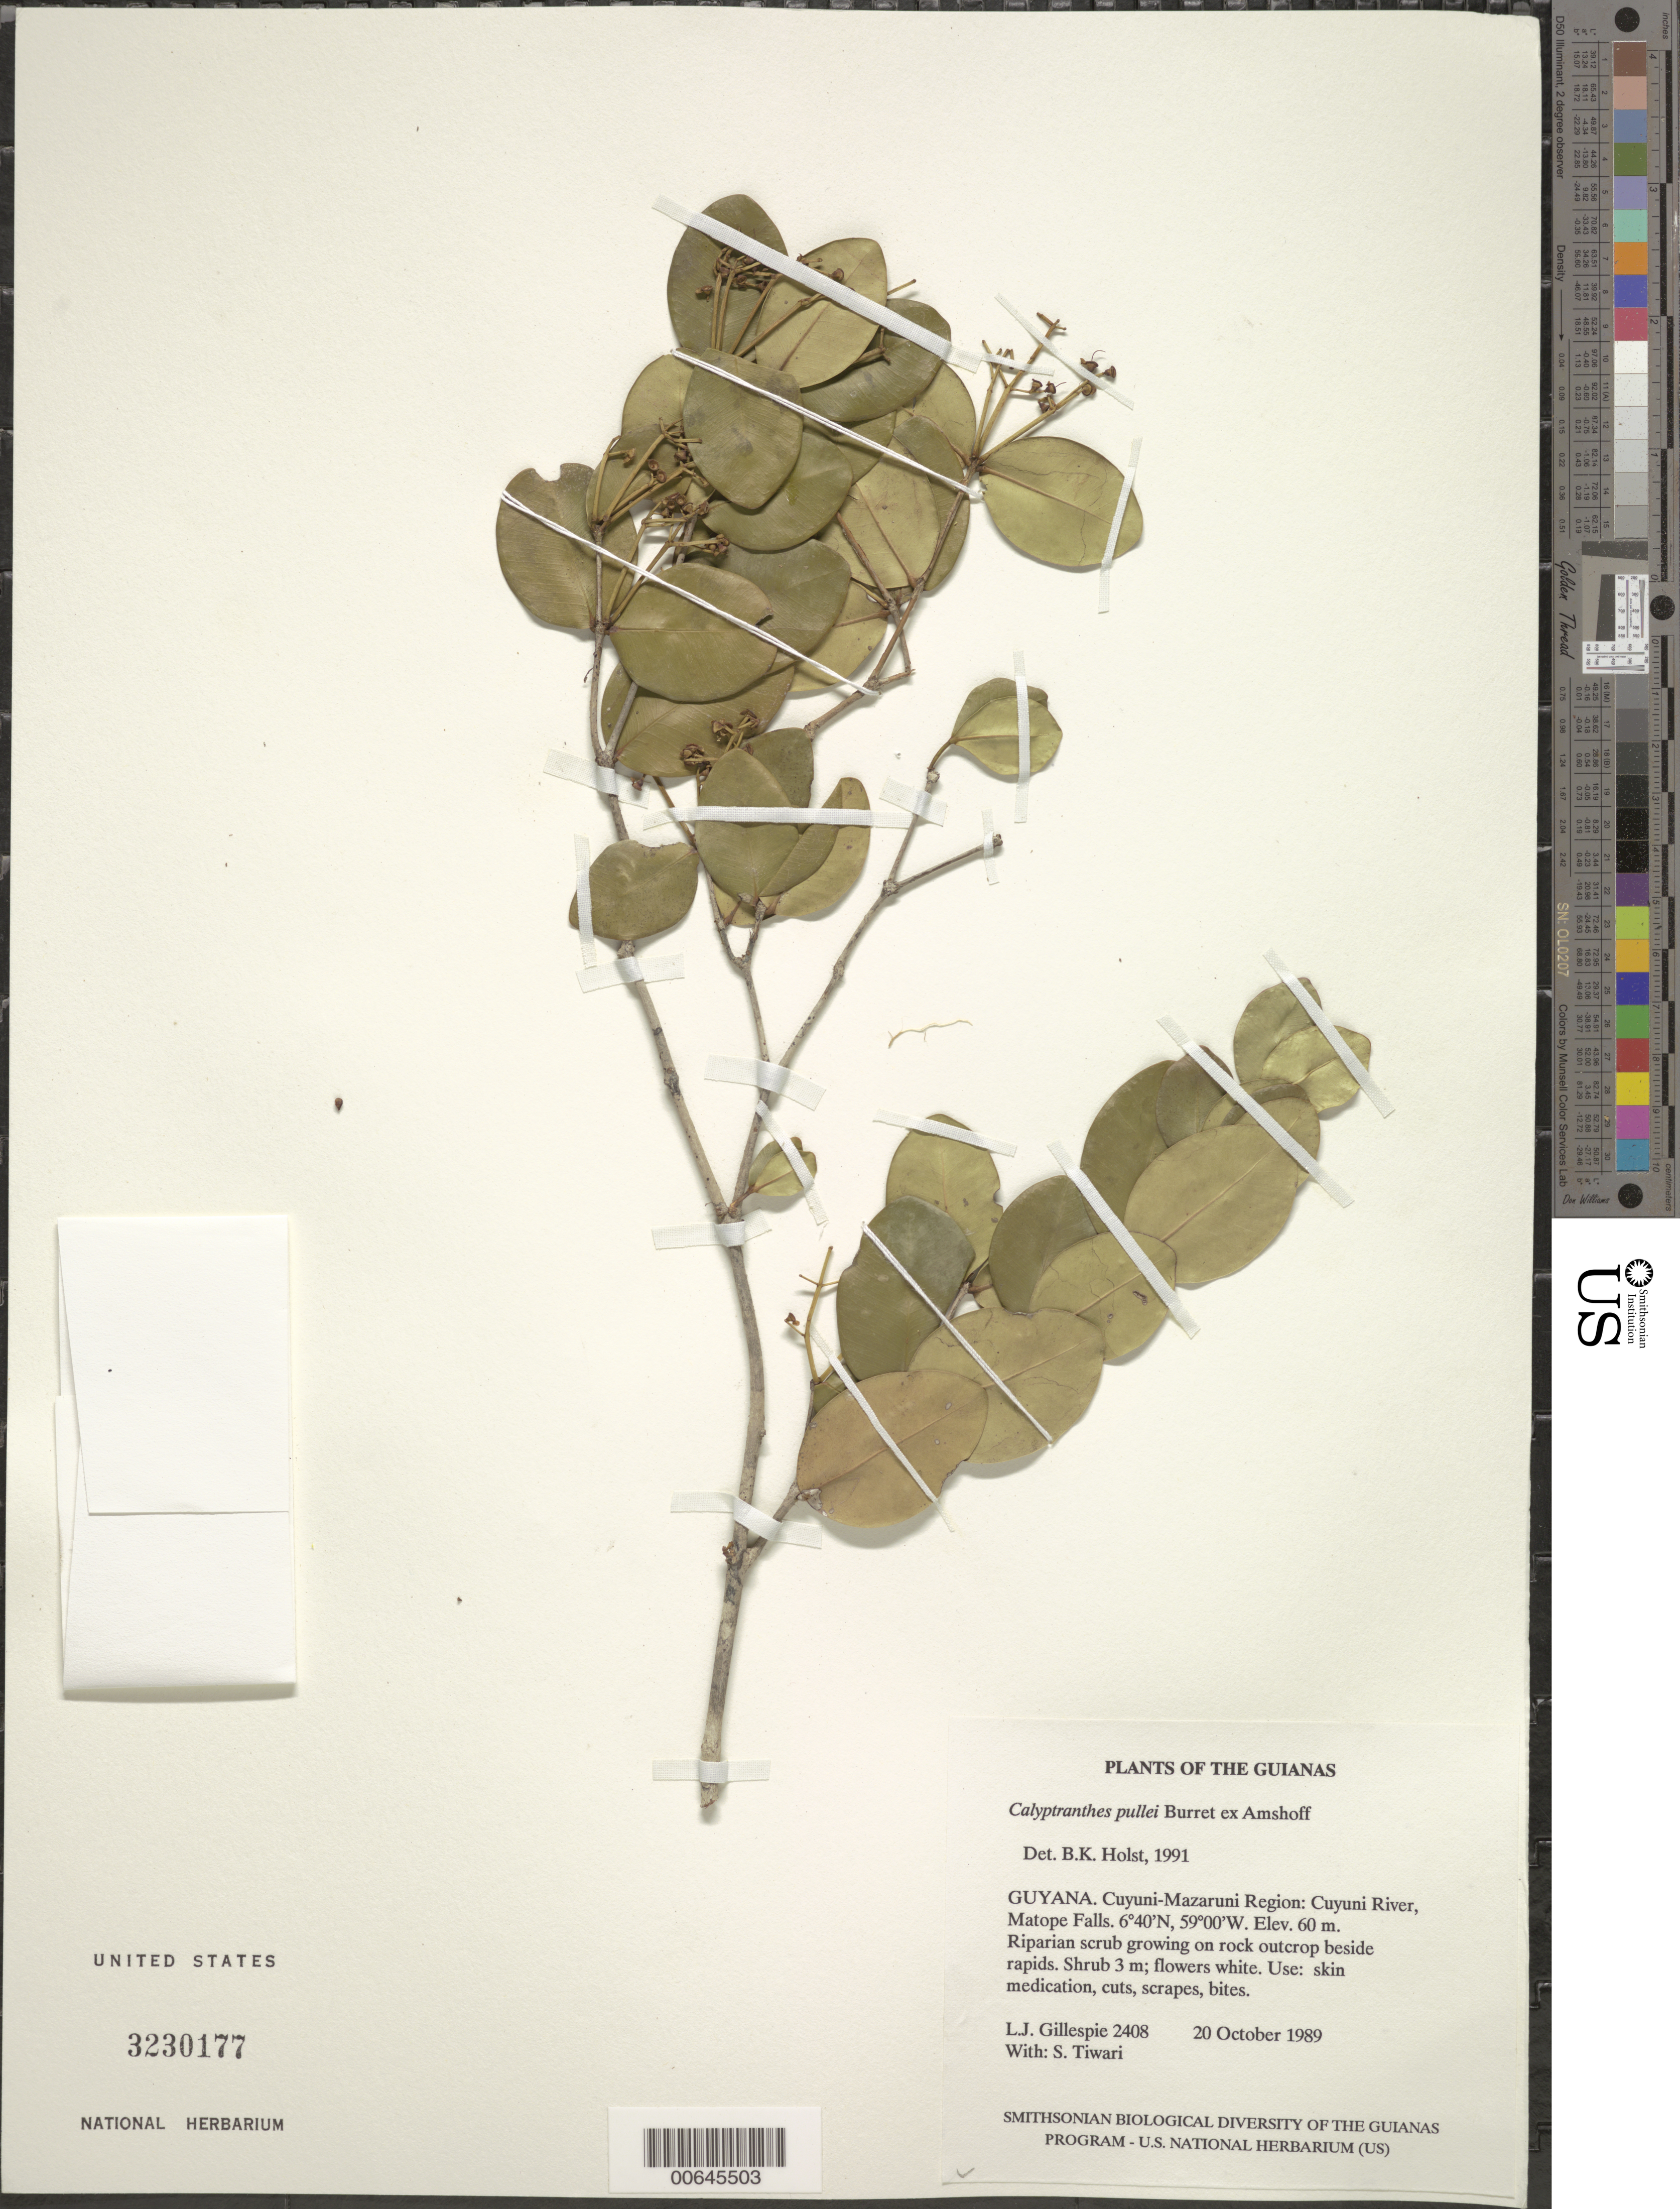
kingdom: Plantae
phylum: Tracheophyta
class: Magnoliopsida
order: Myrtales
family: Myrtaceae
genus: Myrcia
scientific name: Myrcia pullei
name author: (Burret ex Amshoff) A.R. Lourenço & E. Lucas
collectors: L. J. Gillespie & S. Tiwari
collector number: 2408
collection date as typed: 20 October 1989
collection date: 1989-10-20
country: Guyana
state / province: Cuyuni-Mazaruni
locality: Cuyuni River, Matope Falls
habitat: Riparian scrub growing on rock outcrop beside rapids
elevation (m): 40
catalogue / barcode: US 3230177